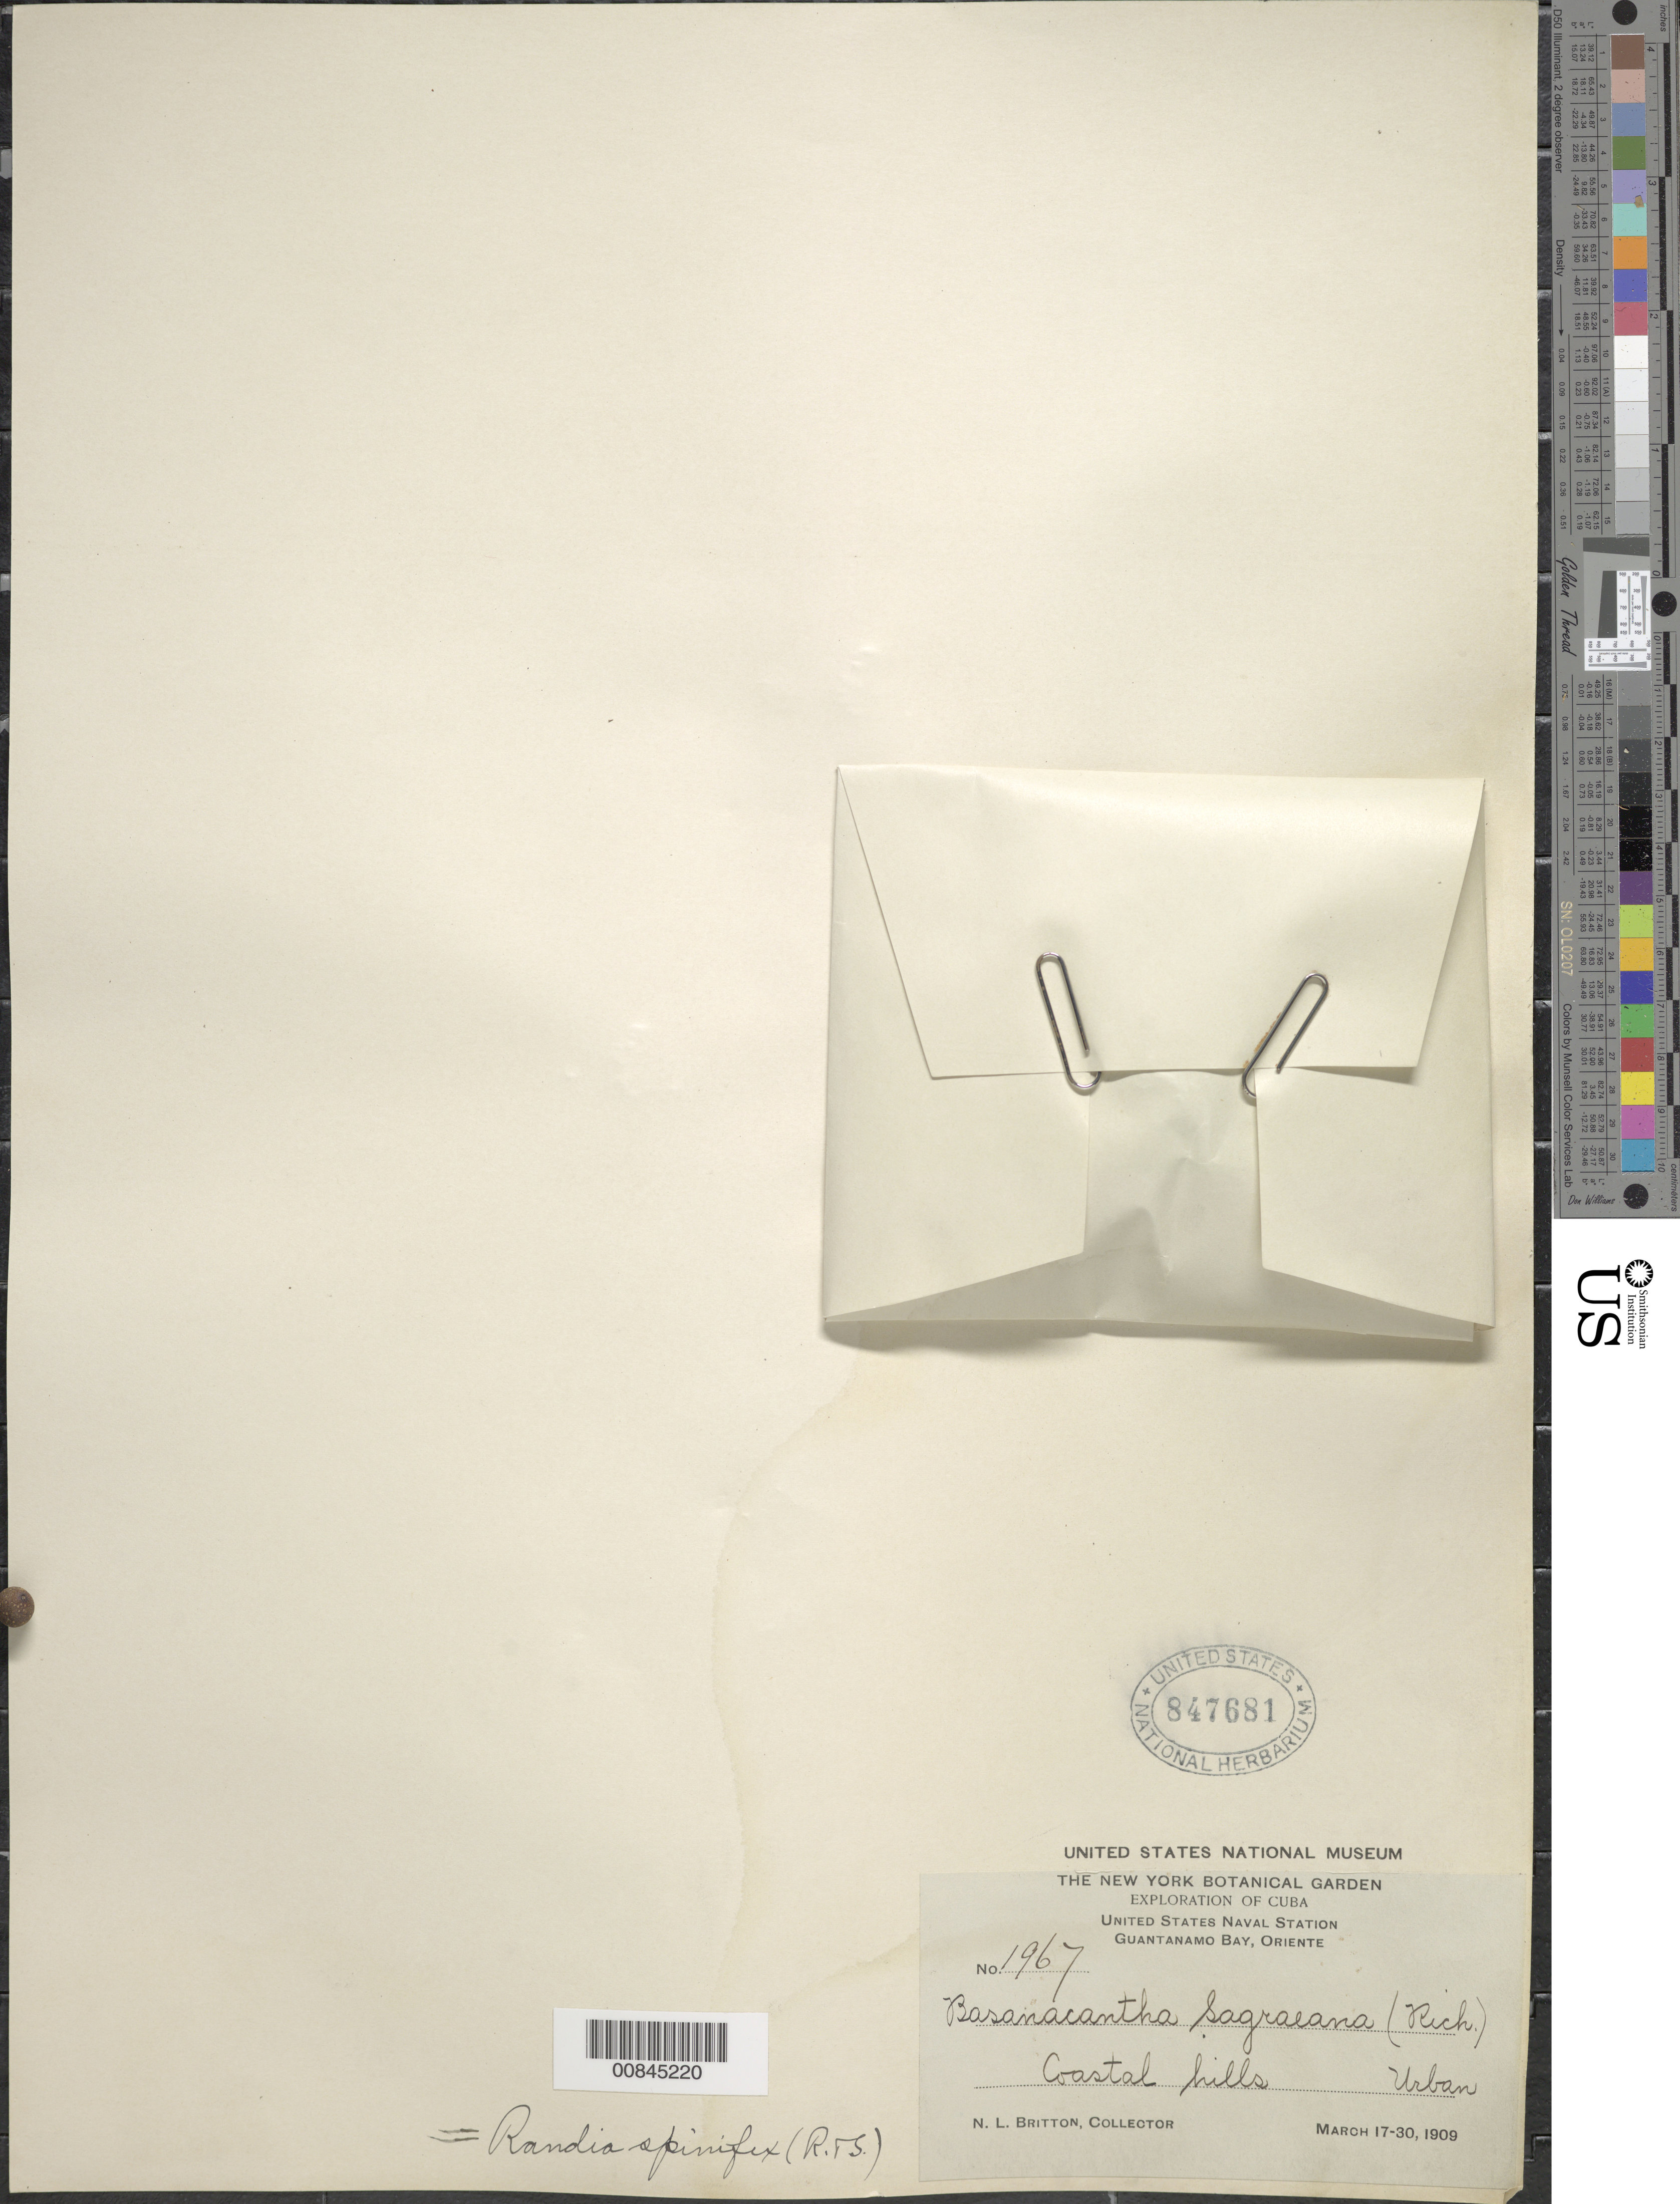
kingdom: Plantae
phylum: Tracheophyta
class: Magnoliopsida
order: Gentianales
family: Rubiaceae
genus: Randia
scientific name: Randia spinifex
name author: (Roem. & Schult.) Standl.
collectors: N. Britton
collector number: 1967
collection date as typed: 17 Mar 1909 to 30 Mar 1909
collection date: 1909-03-17/1909-03-30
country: Cuba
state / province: Santiago de Cuba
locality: Guantanamo Bay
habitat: Coastal hills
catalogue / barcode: US 847681